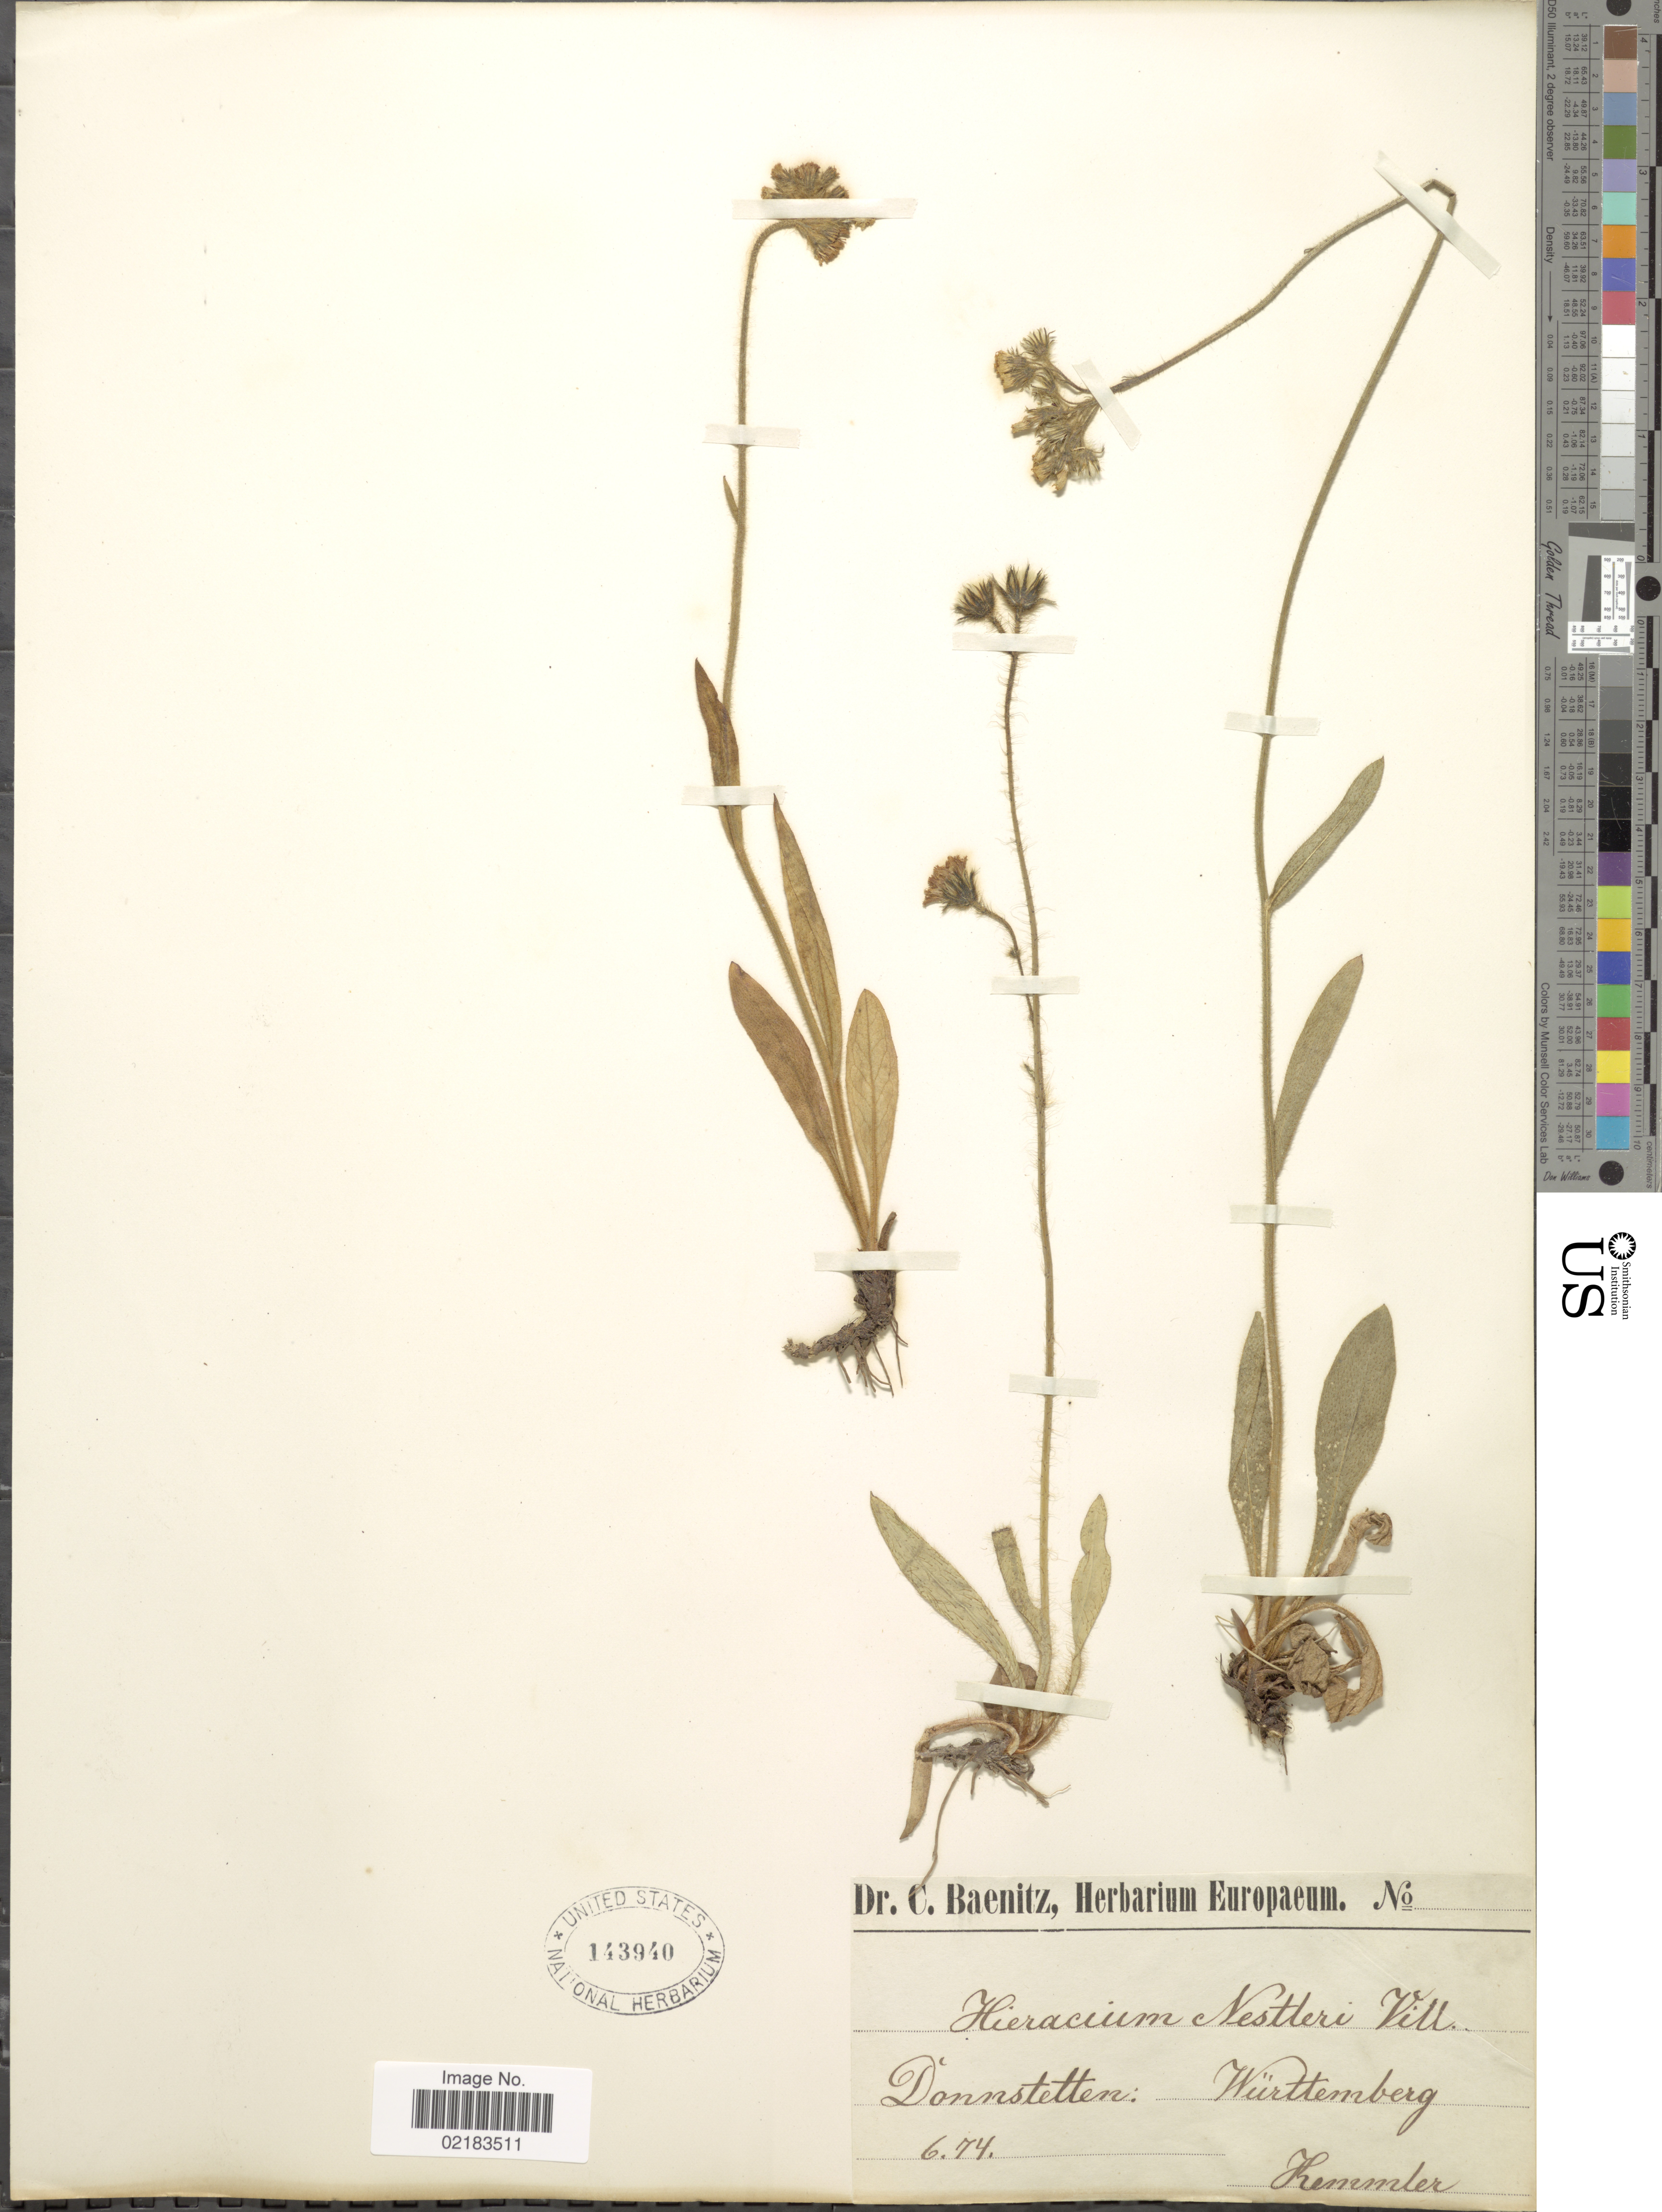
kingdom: Plantae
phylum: Tracheophyta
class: Magnoliopsida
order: Asterales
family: Asteraceae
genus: Hieracium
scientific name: Hieracium nestleri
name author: Vill.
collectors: -. Kemmler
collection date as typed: Transcribed d/m/y: /6/74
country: Germany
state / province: Baden-Württemberg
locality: Donnstetten: Württtemberg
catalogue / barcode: US 143940